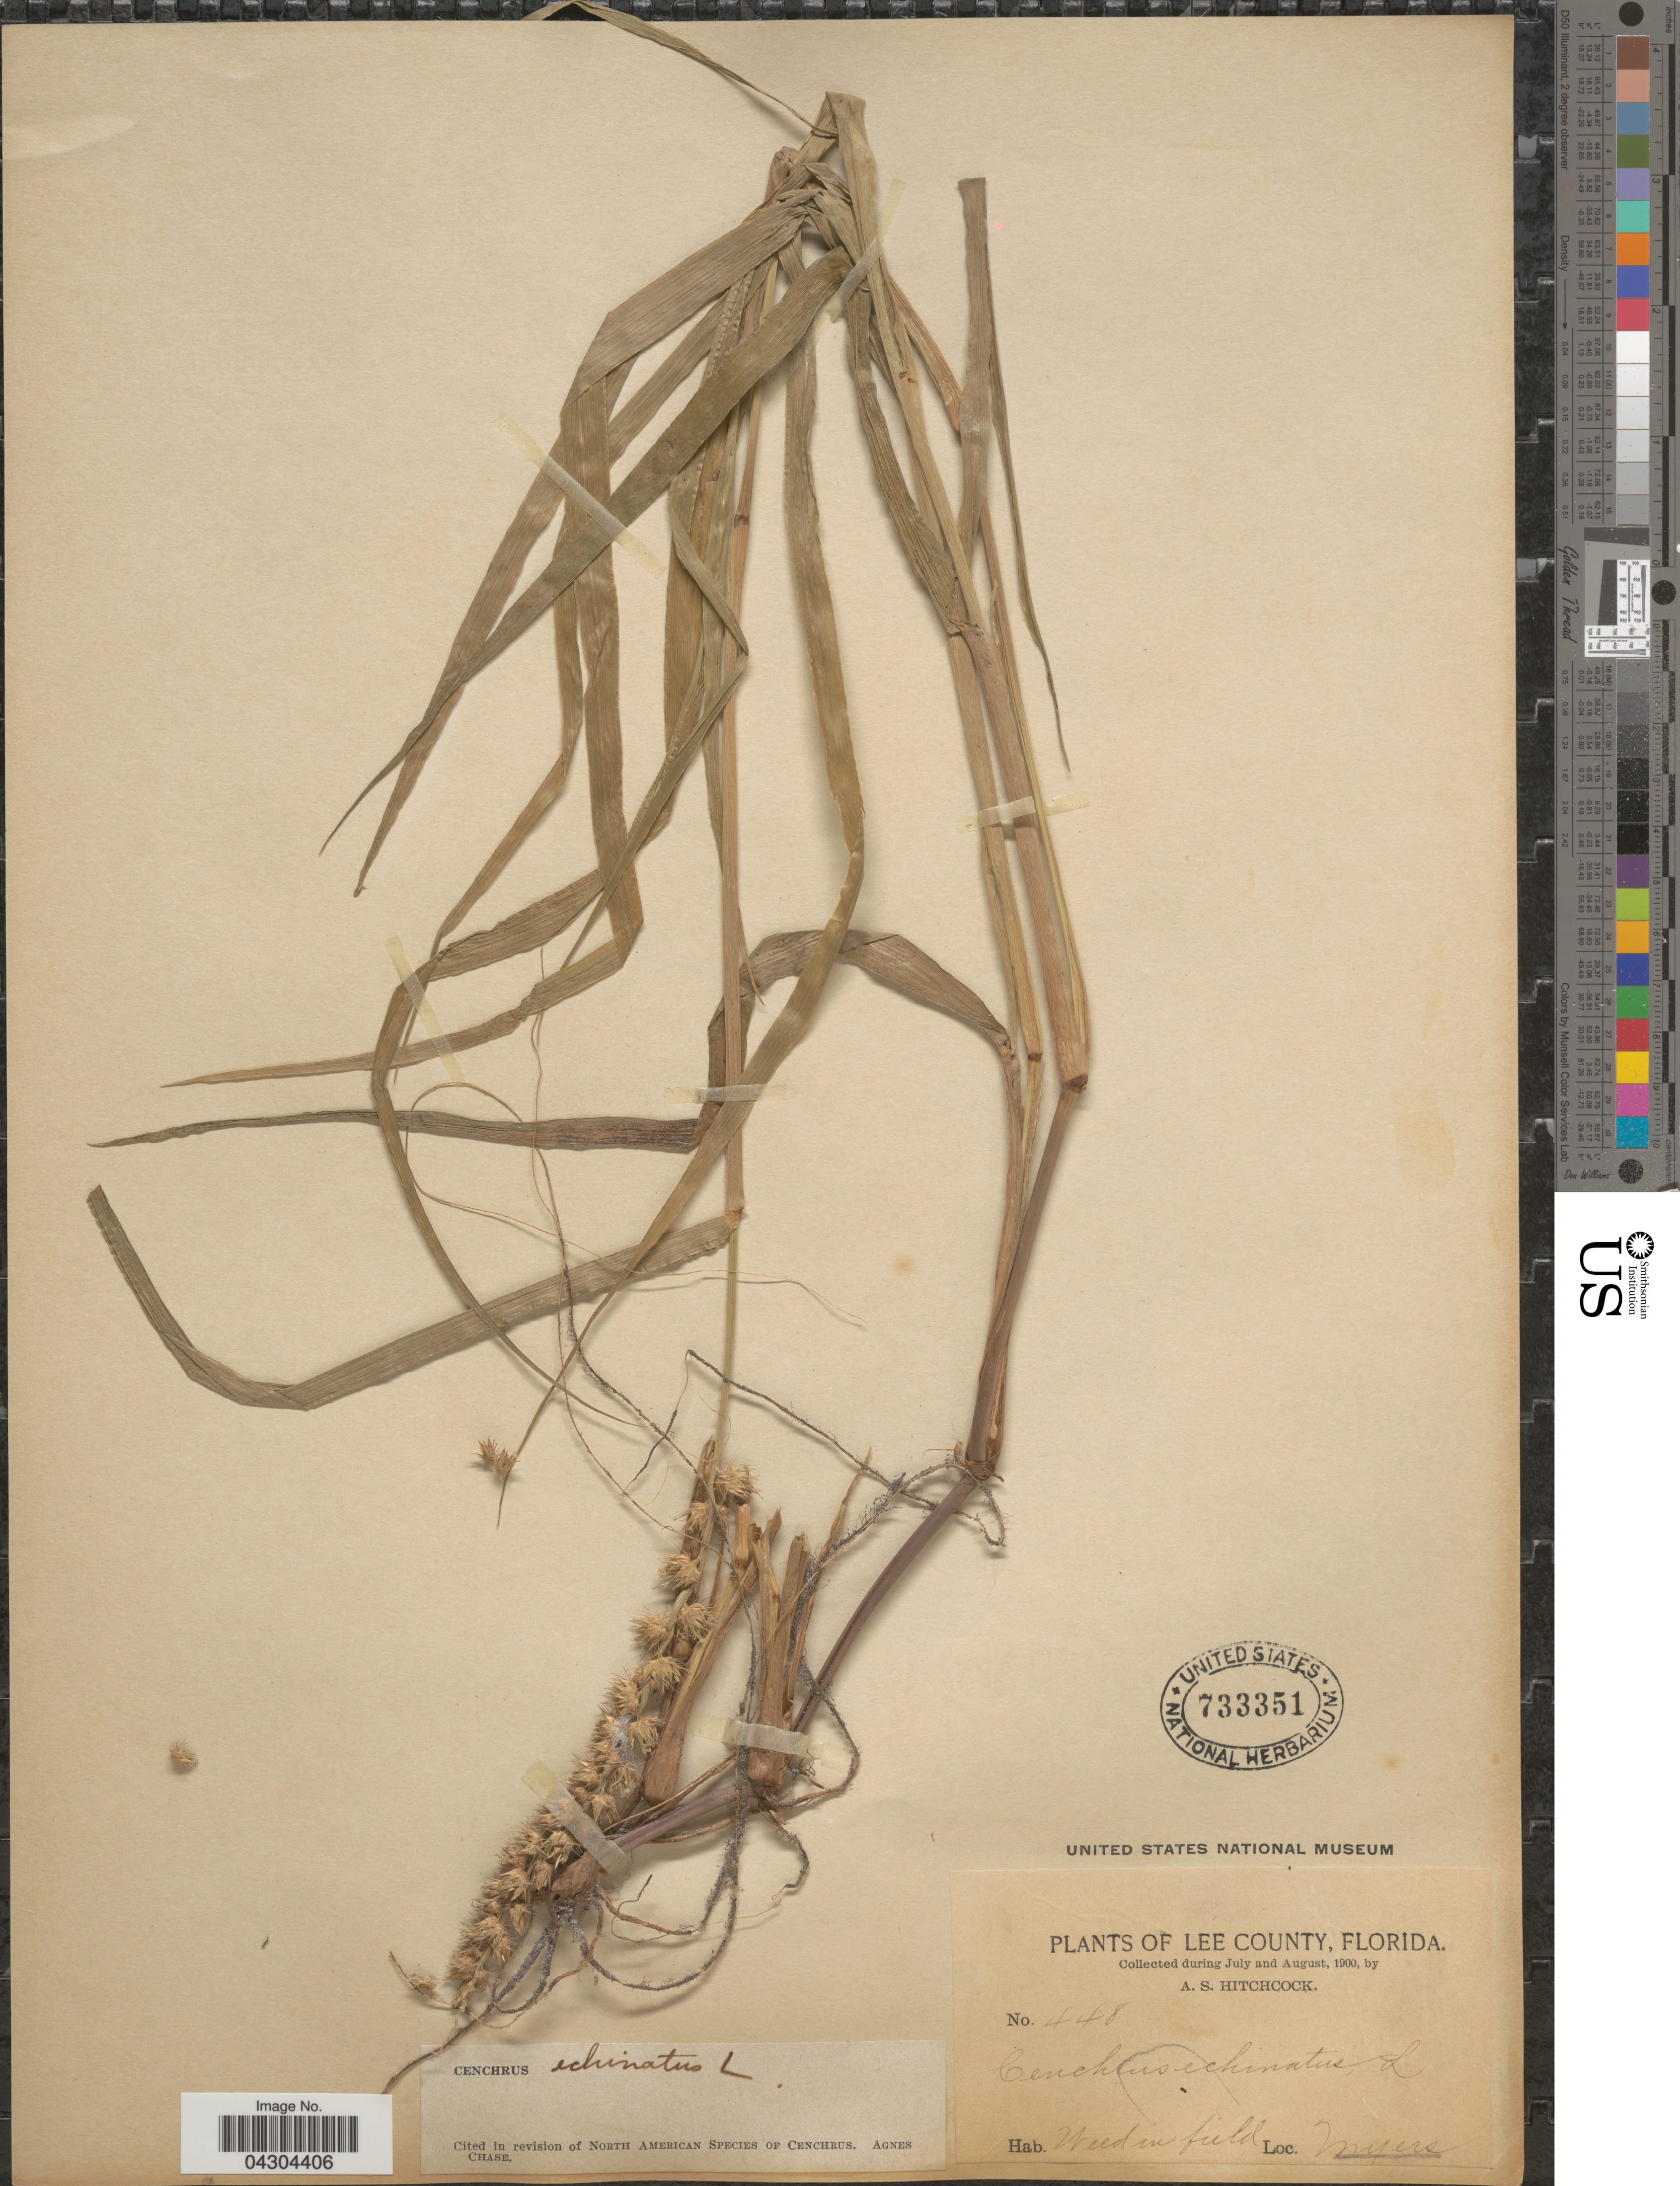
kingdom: Plantae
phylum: Tracheophyta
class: Liliopsida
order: Poales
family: Poaceae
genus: Cenchrus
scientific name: Cenchrus echinatus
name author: L.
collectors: A. S. Hitchcock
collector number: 448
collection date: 1900-07/1900-08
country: United States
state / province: Florida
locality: Lee County. Weed in field. Myers.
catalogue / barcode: US 733351